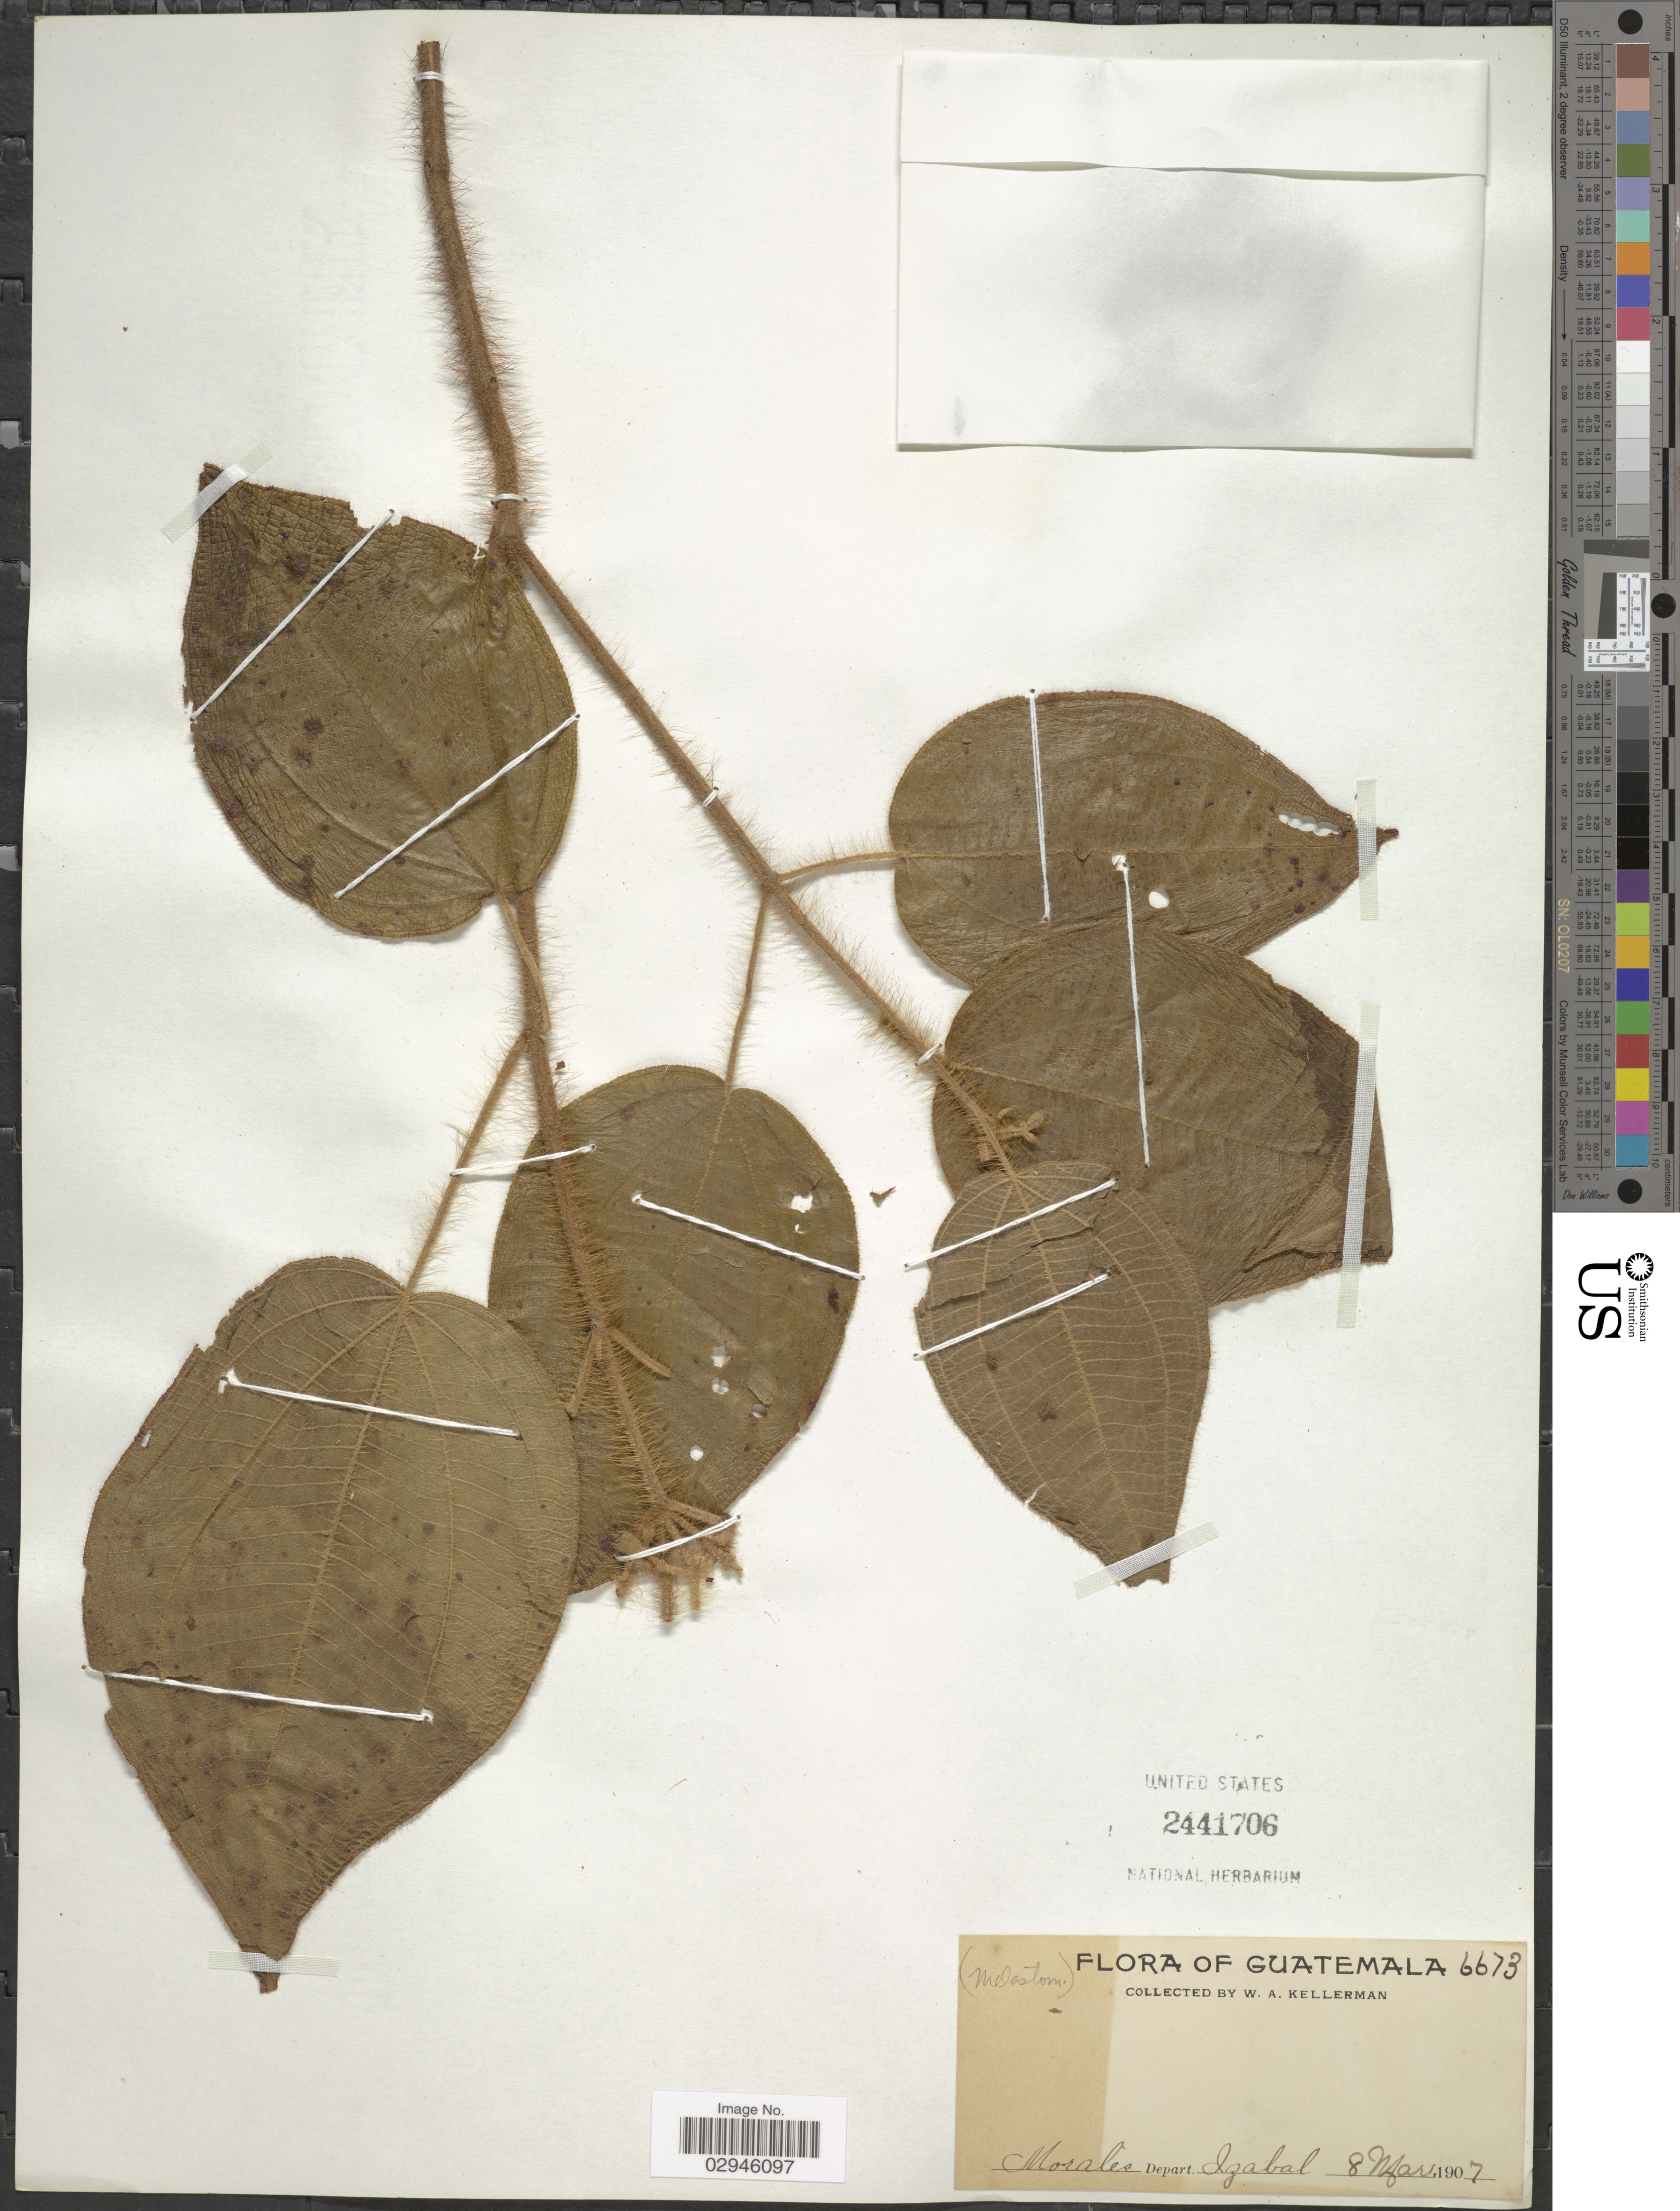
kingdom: Plantae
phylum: Tracheophyta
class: Magnoliopsida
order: Myrtales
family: Melastomataceae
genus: Heterotrichum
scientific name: Heterotrichum octonum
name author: (Bonpl.) DC.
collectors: W. Kellerman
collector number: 6673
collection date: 1907-03-08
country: Guatemala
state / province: Izabal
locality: Morales. Depart. Izabal.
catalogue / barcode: US 2441706